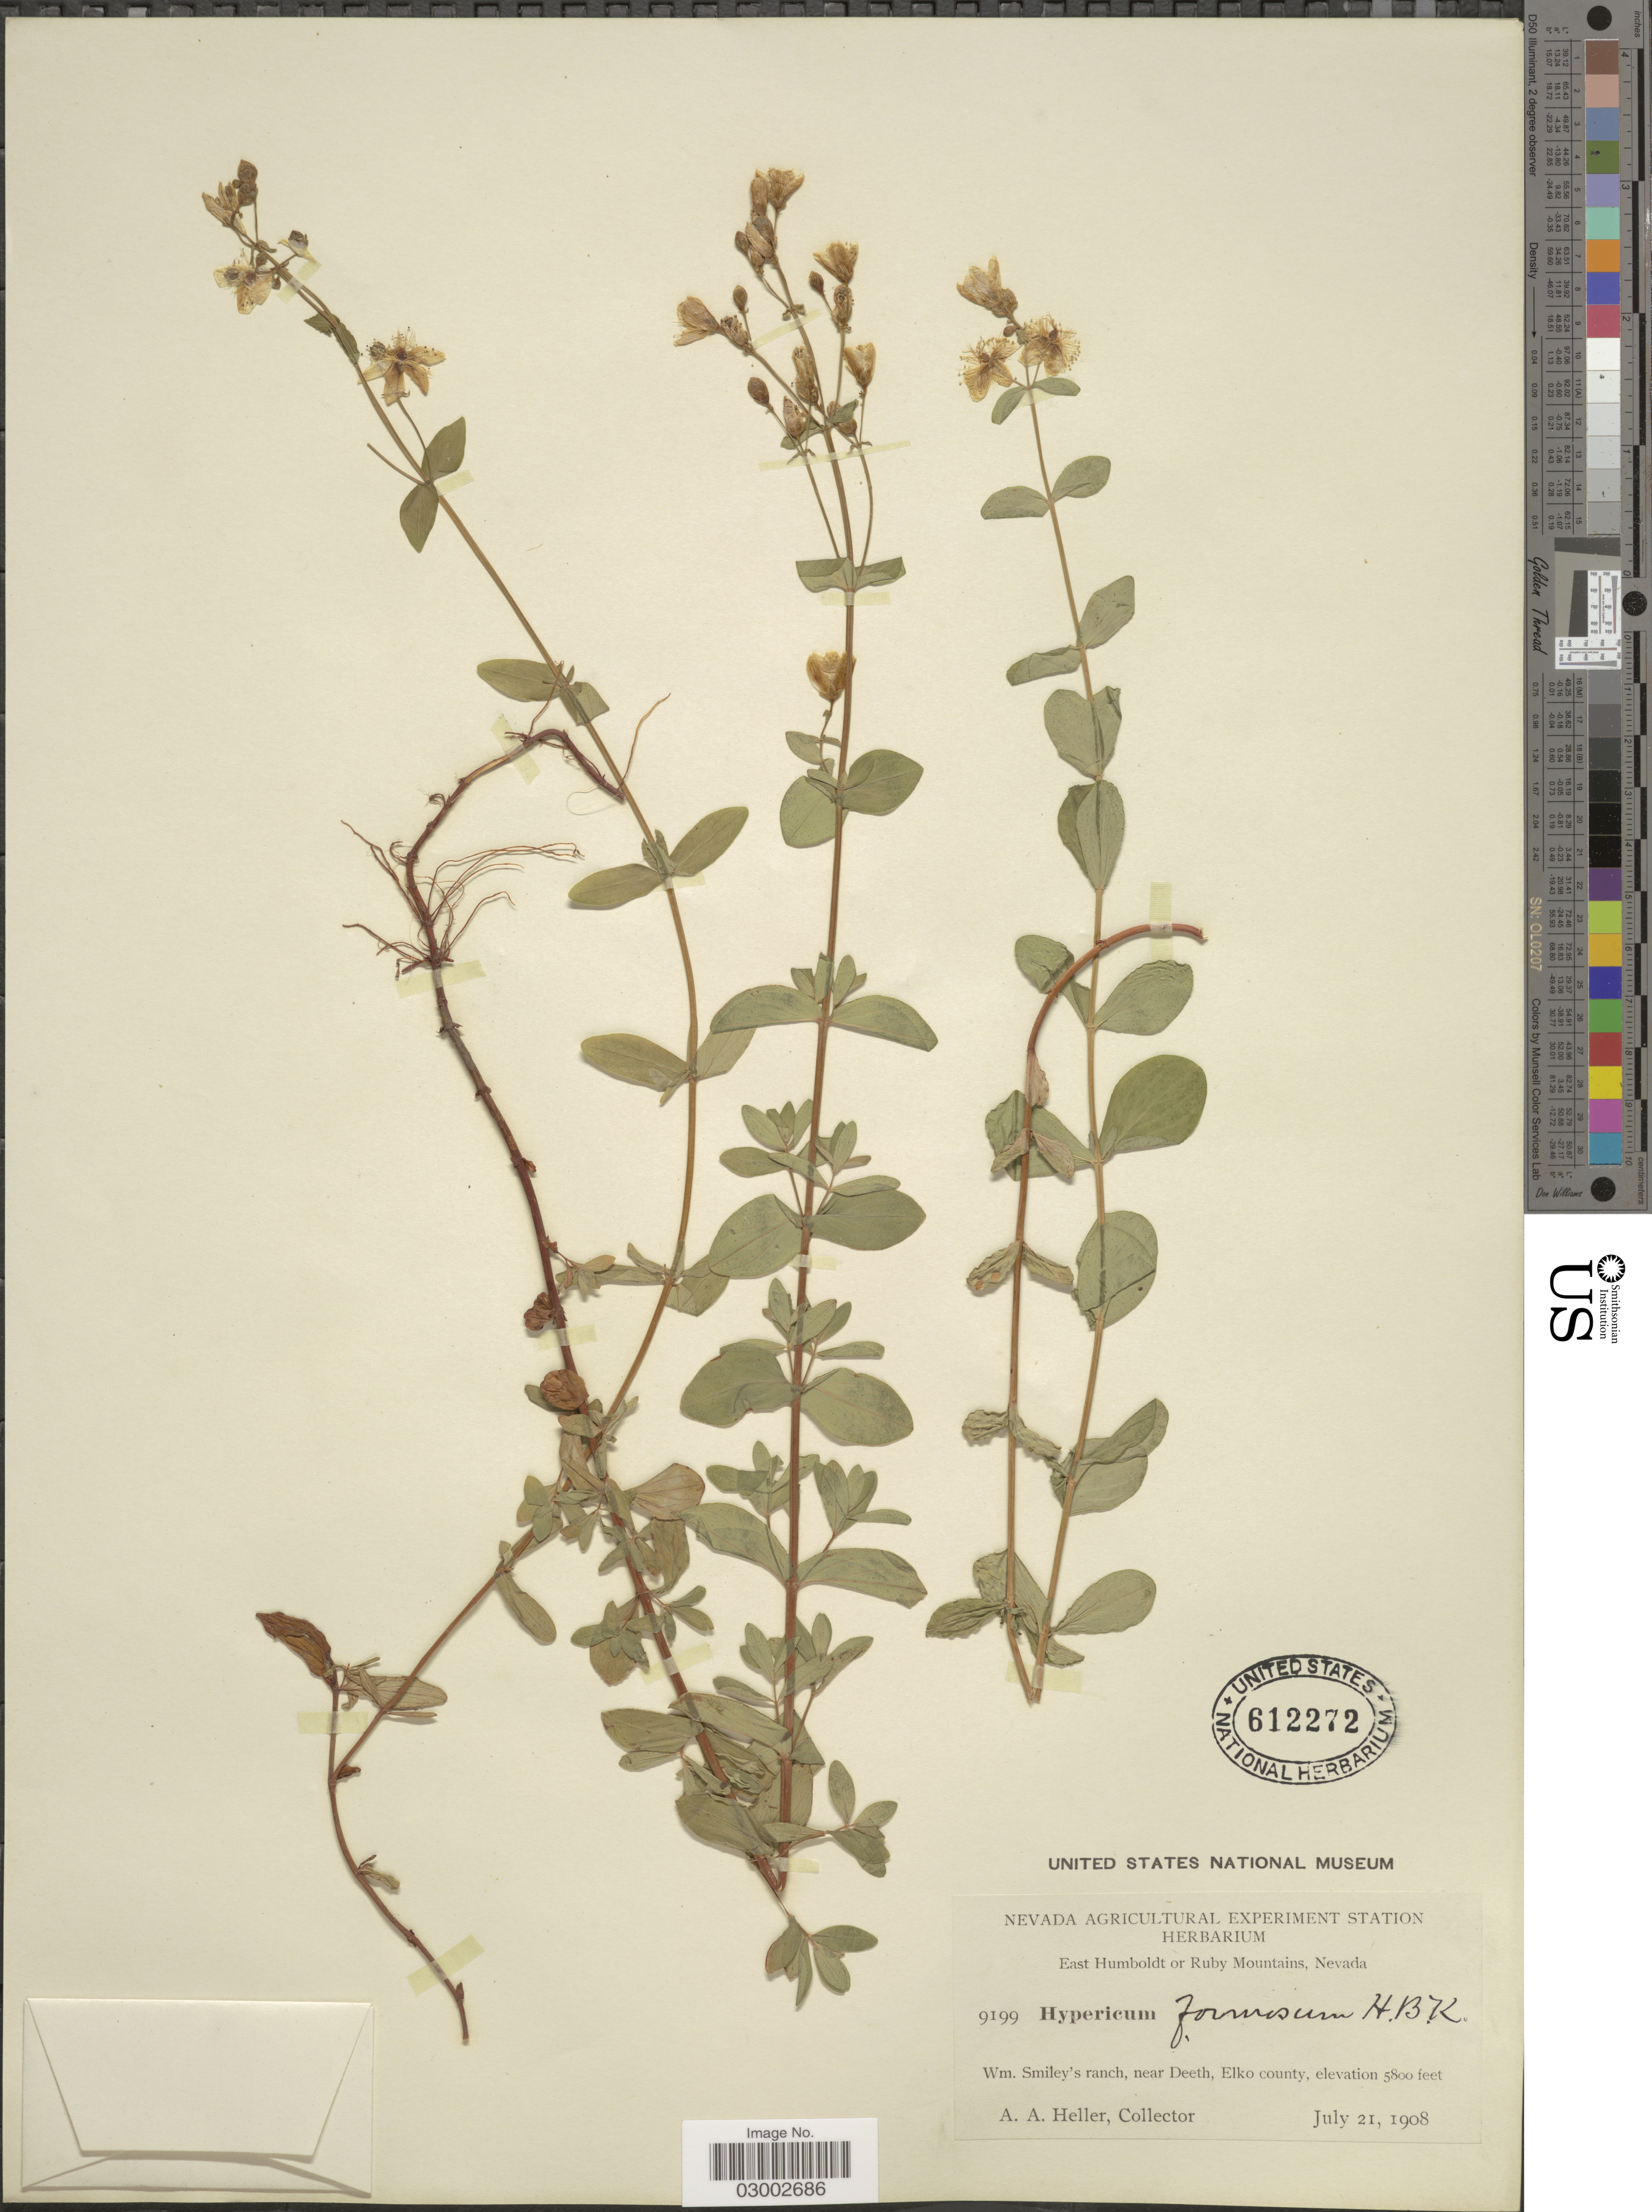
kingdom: Plantae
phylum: Tracheophyta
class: Magnoliopsida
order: Malpighiales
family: Hypericaceae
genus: Hypericum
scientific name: Hypericum scouleri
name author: Hook.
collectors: A. A. Heller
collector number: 9199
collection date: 1908-07-21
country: United States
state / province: Nevada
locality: East Humboldt or Ruby Mountains. Wm. Smiley's ranch, near Deeth, Elko county.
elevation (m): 1768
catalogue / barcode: US 612272